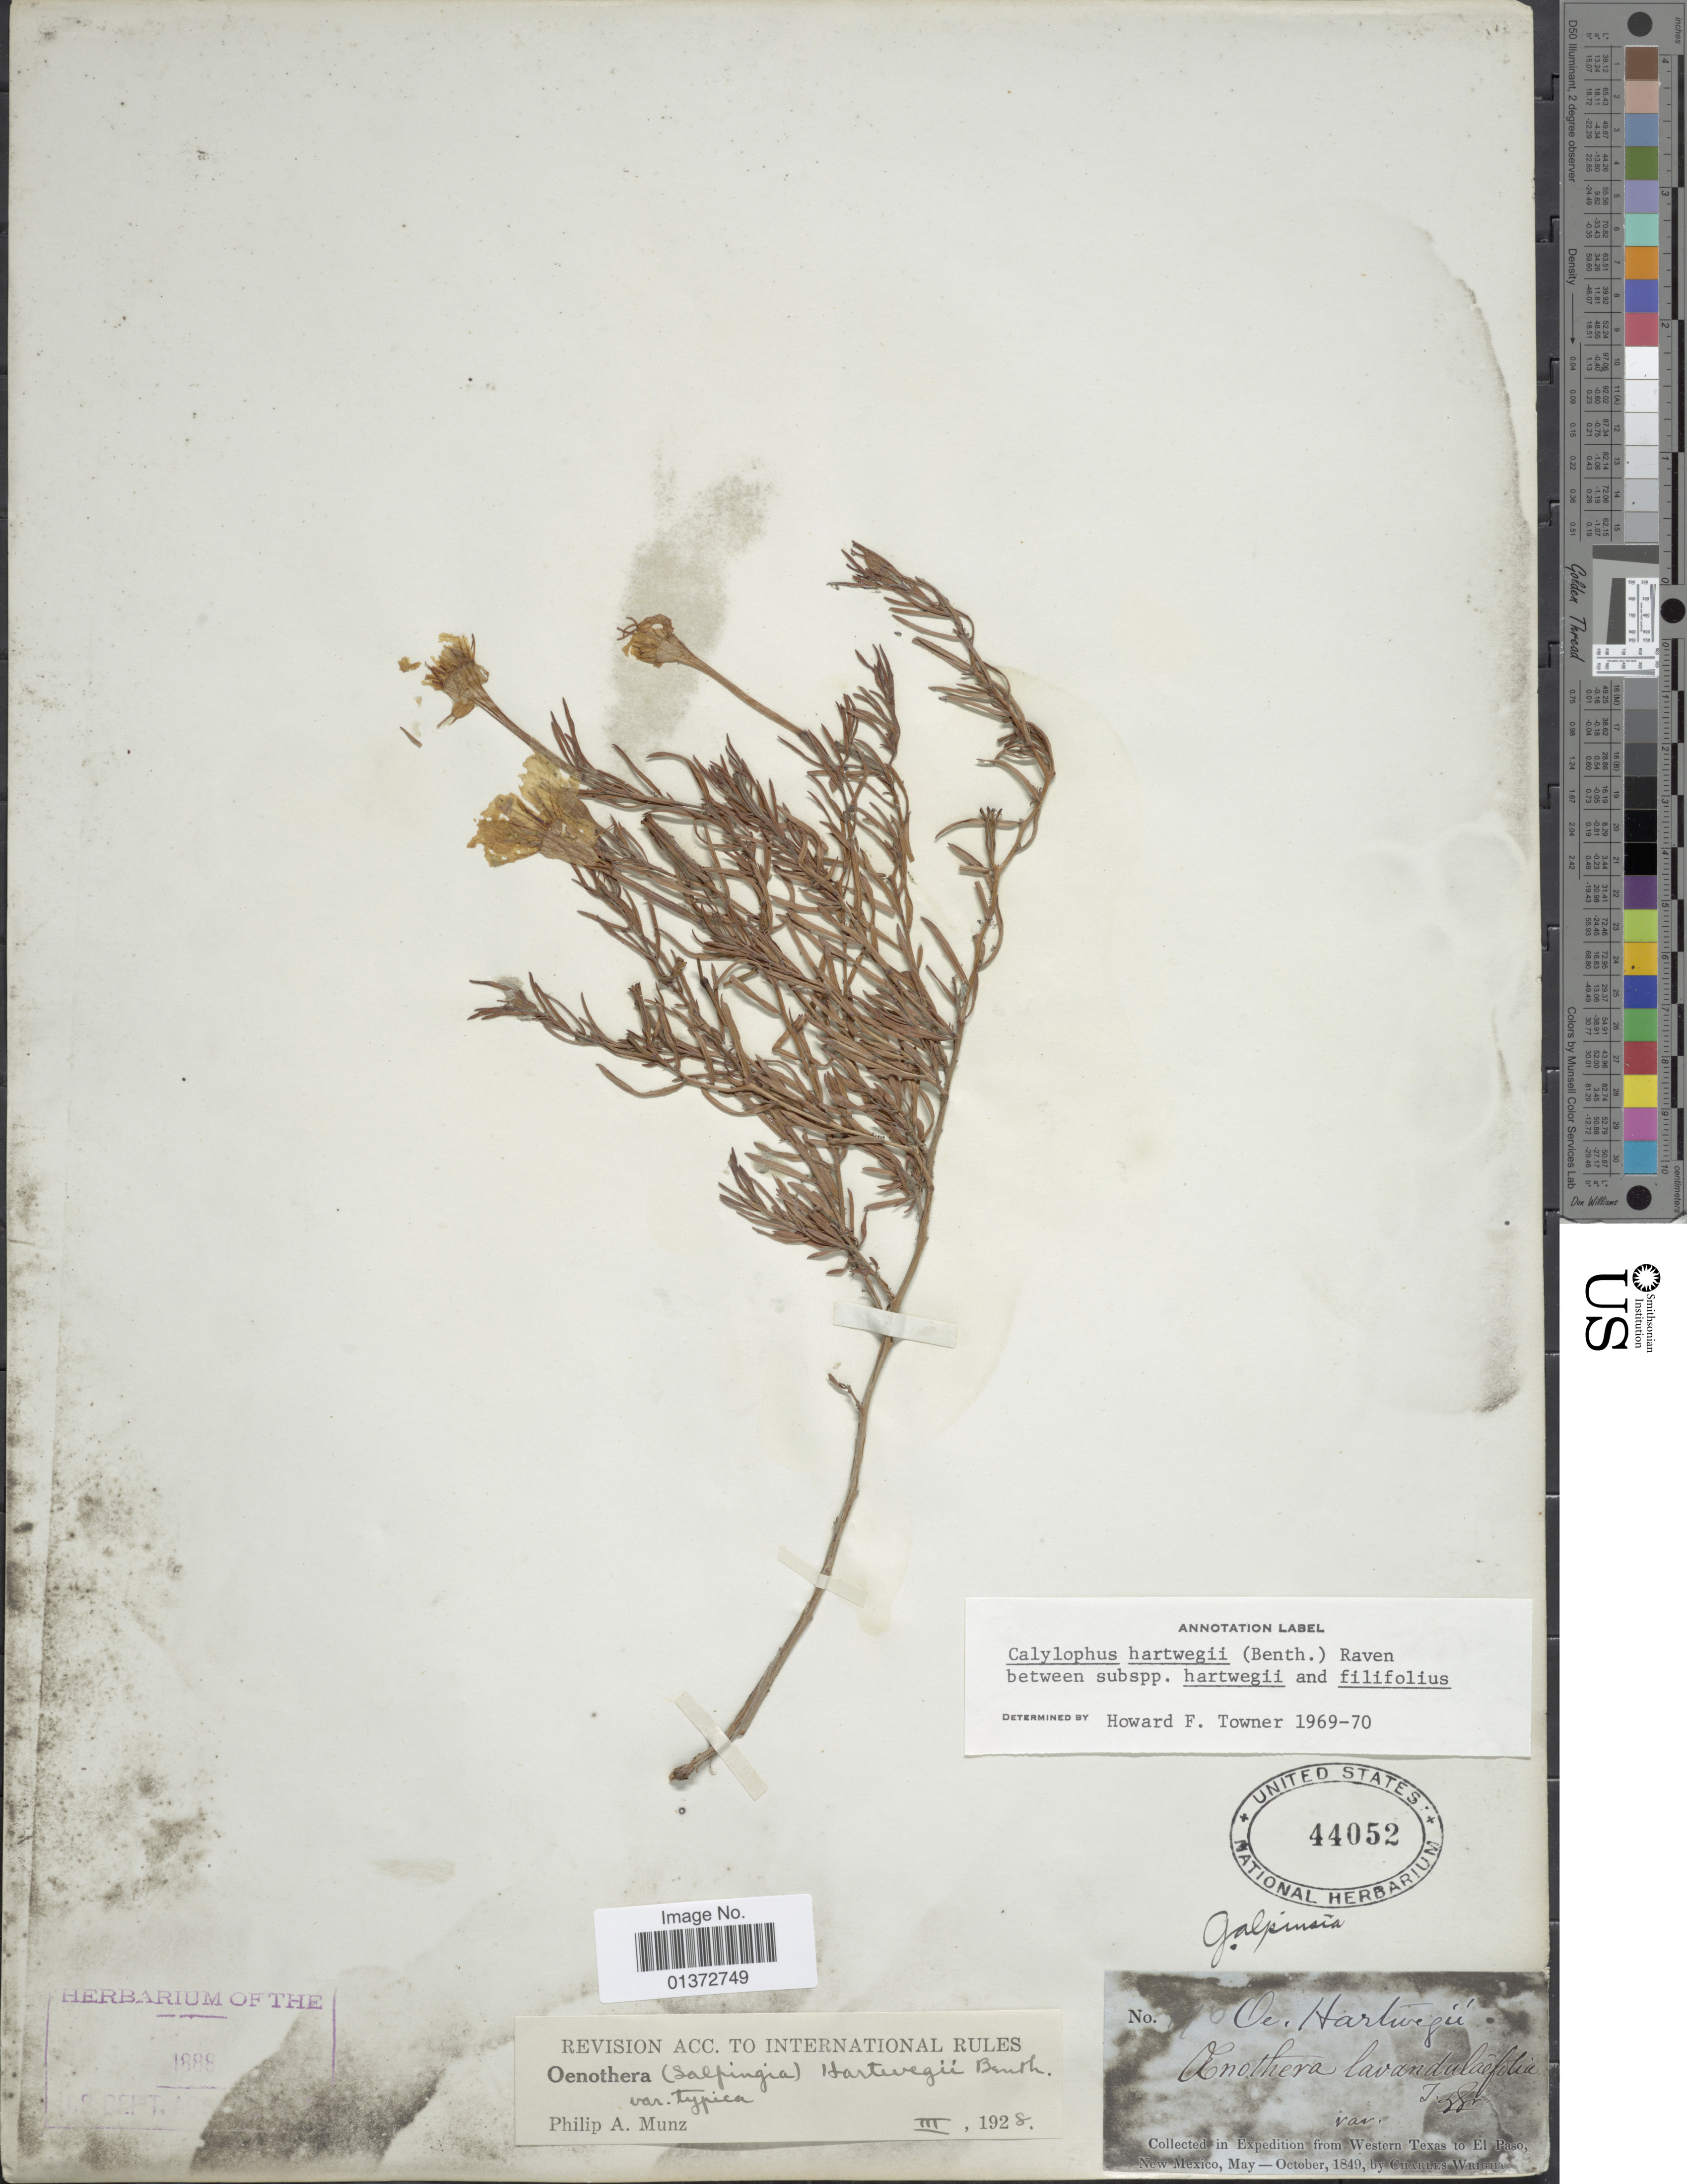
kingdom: Plantae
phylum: Tracheophyta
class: Magnoliopsida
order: Myrtales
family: Onagraceae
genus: Oenothera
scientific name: Oenothera hartwegii subsp. filifolia x O. hartwegii subsp. pubescens (A. Gray) W.L. Wagner & Hoch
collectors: C. Wright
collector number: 40*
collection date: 1849-05/1849-10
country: United States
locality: Western Texas to El Paso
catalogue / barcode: US 44052